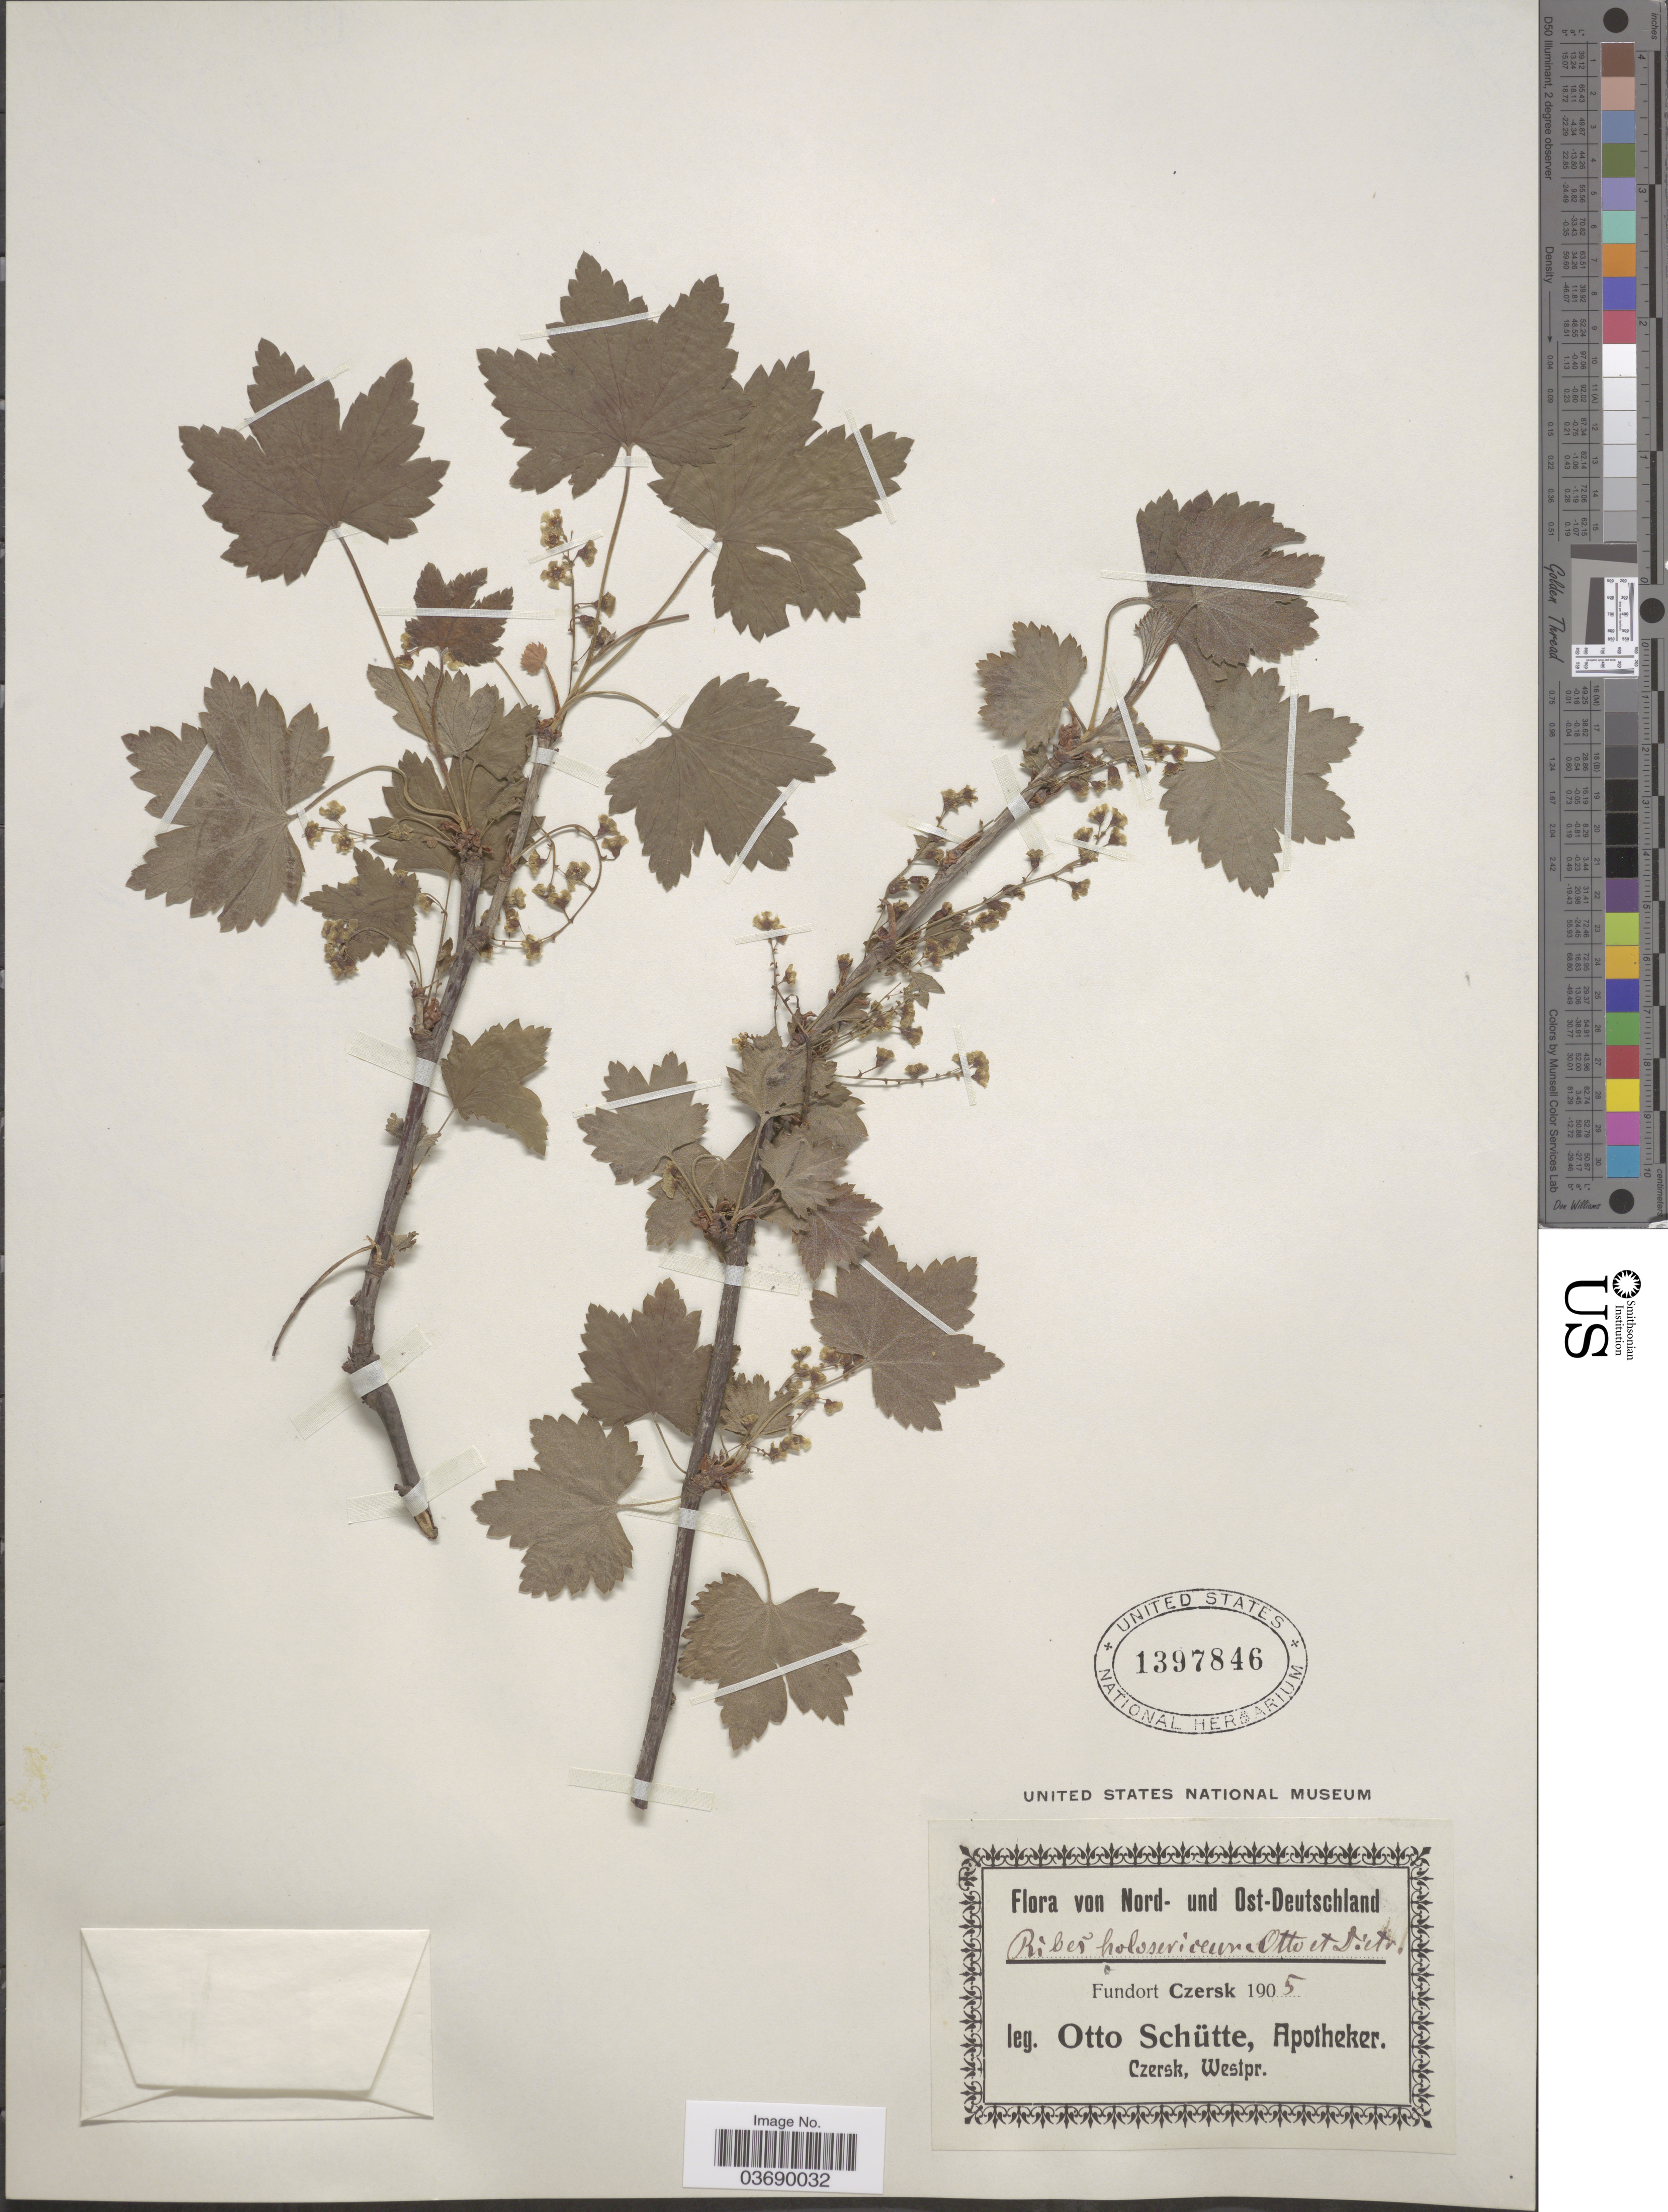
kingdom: Plantae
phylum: Tracheophyta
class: Magnoliopsida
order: Saxifragales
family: Grossulariaceae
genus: Ribes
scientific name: Ribes holosericeum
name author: Otto & A. Dietr.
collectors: O. Schütte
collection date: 1905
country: Germany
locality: Nord- und Ost-Deutschland. Czersk.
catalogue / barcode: US 1397846